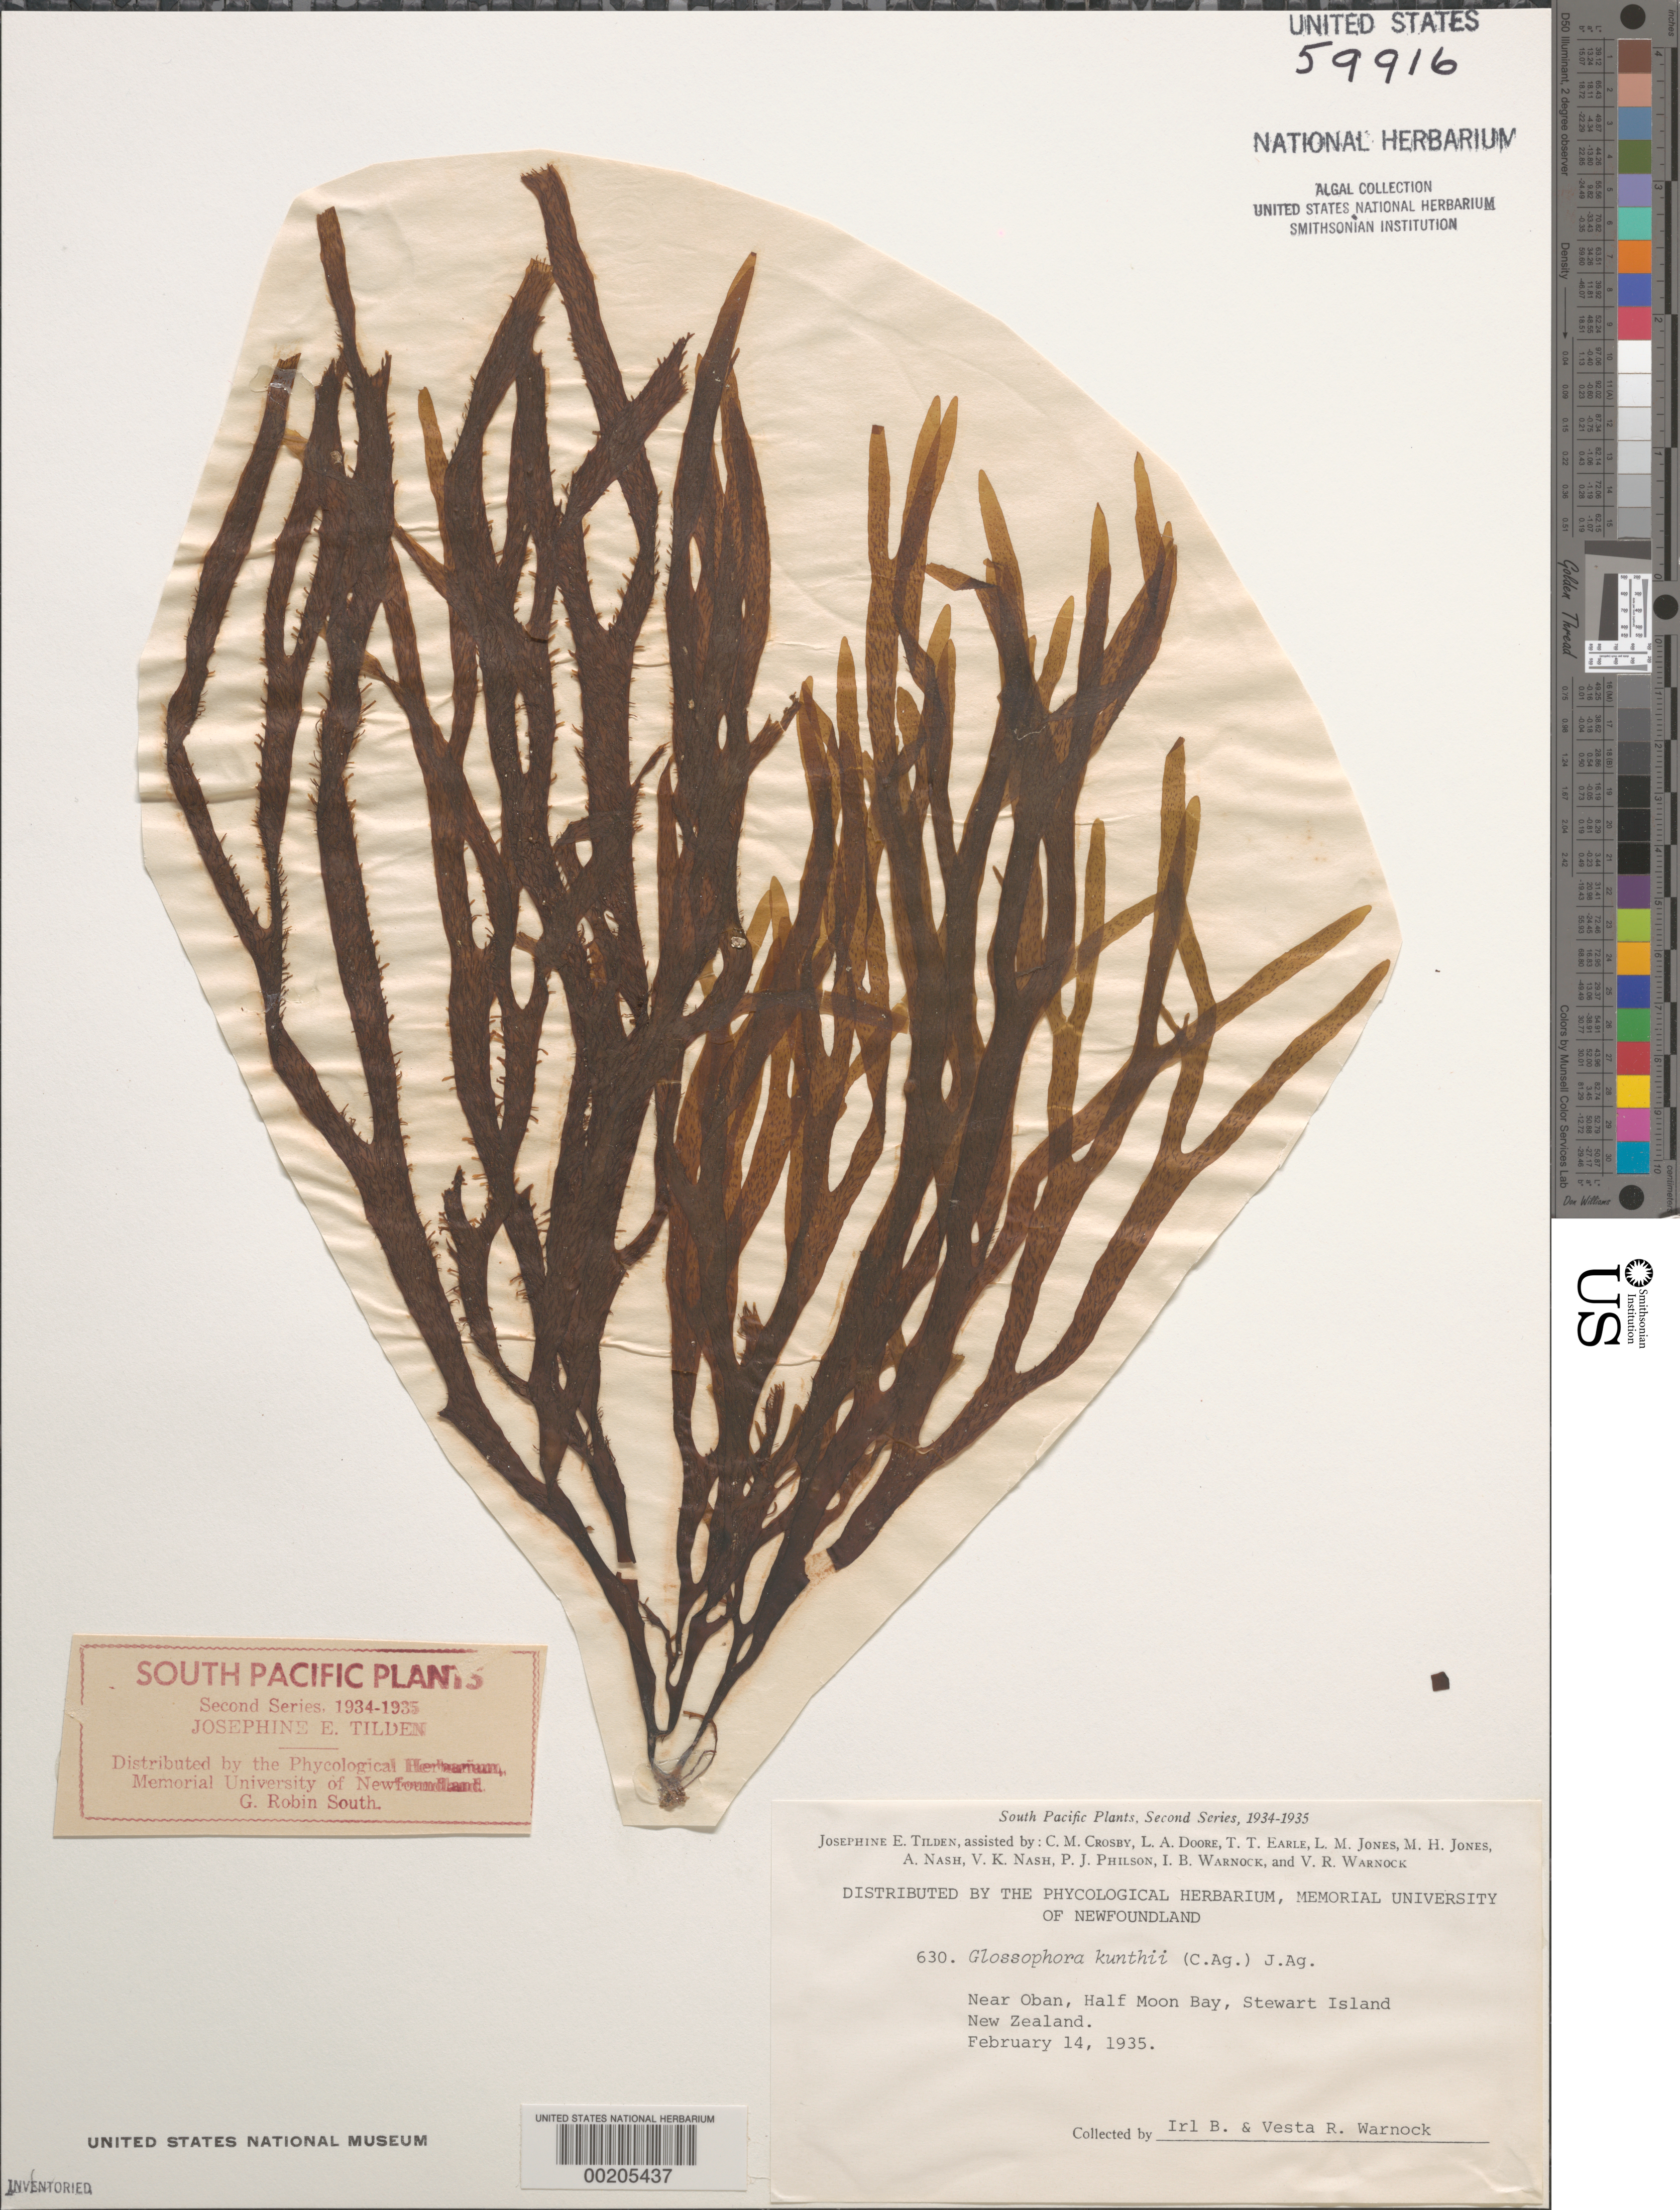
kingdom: Chromista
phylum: Ochrophyta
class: Phaeophyceae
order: Dictyotales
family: Dictyotaceae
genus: Dictyota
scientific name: Dictyota kunthii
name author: (C. Agardh) Grev.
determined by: Algae name updating Project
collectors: I. Warnock & V. Warnock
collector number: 630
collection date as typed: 14 Feb 1935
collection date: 1935-02-14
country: New Zealand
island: Stewart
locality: Half moon bay, near oban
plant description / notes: Tilden, South Pacific Plants, Second Series, 1934-1935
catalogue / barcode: US 59916